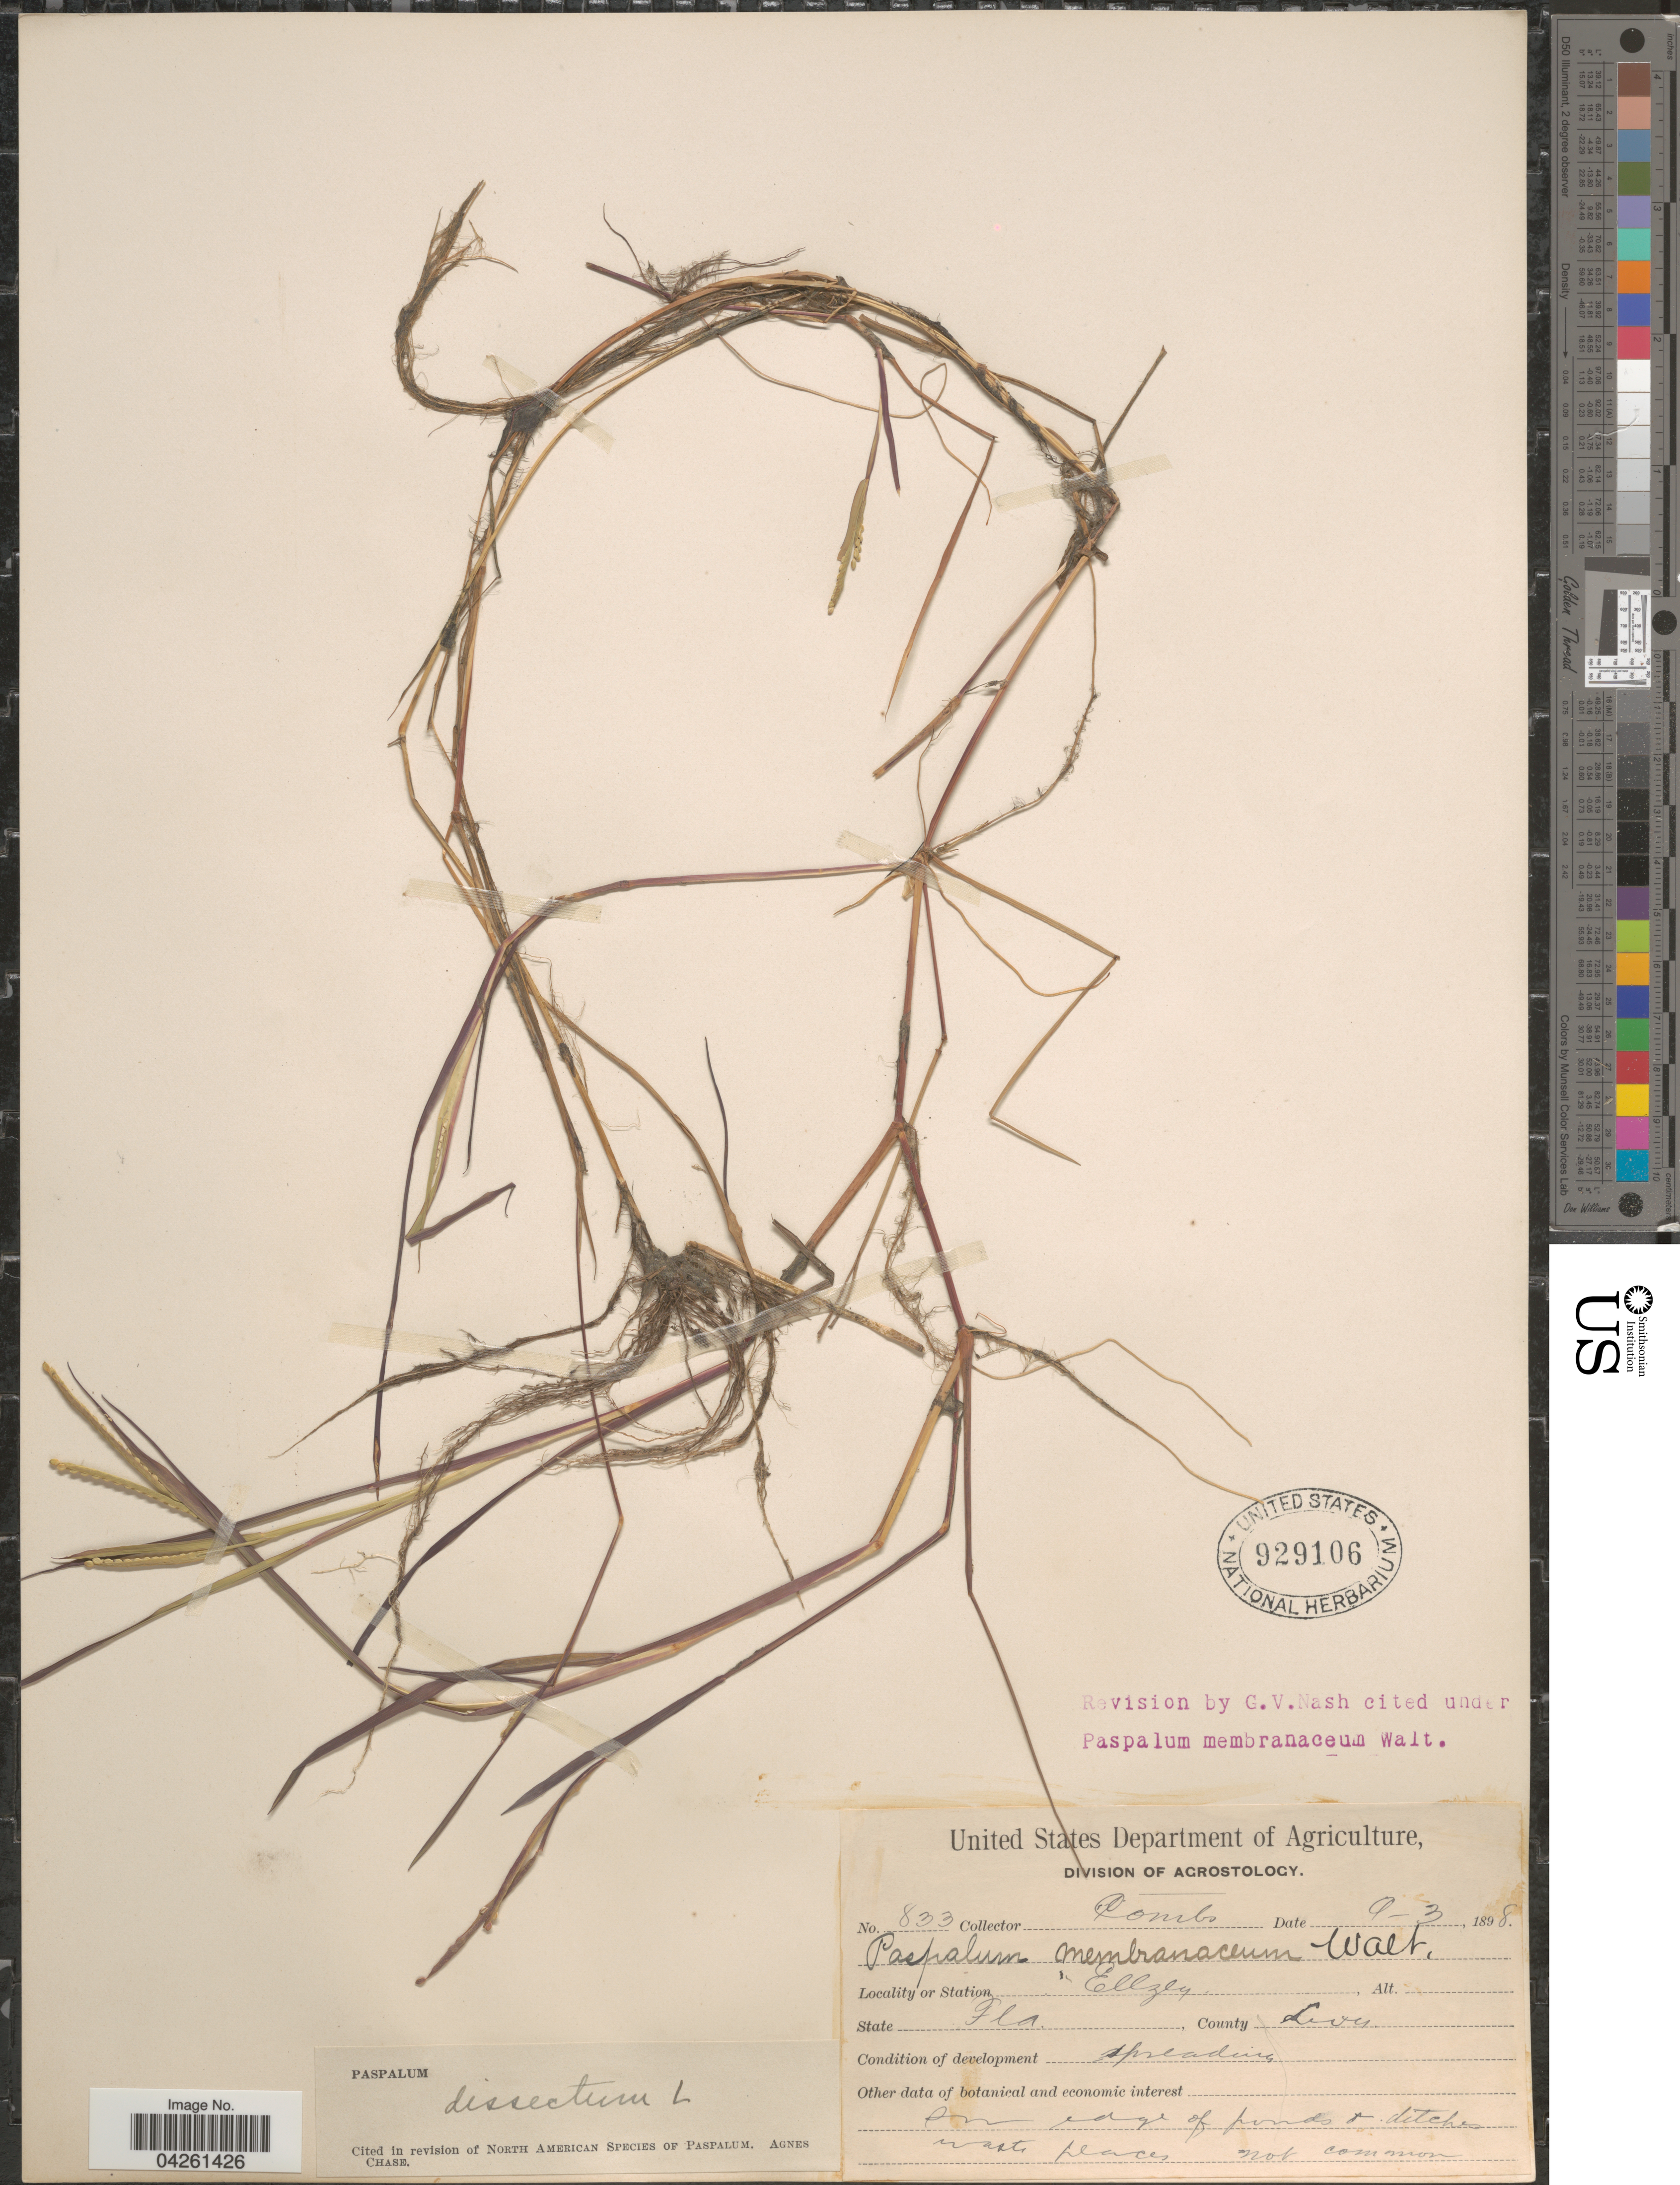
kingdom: Plantae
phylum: Tracheophyta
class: Liliopsida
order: Poales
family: Poaceae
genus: Paspalum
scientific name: Paspalum dissectum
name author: (L.) L.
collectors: -. Combs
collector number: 833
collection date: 1898-09-03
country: United States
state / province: Florida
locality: Ellzey. County Levy.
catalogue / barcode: US 929106